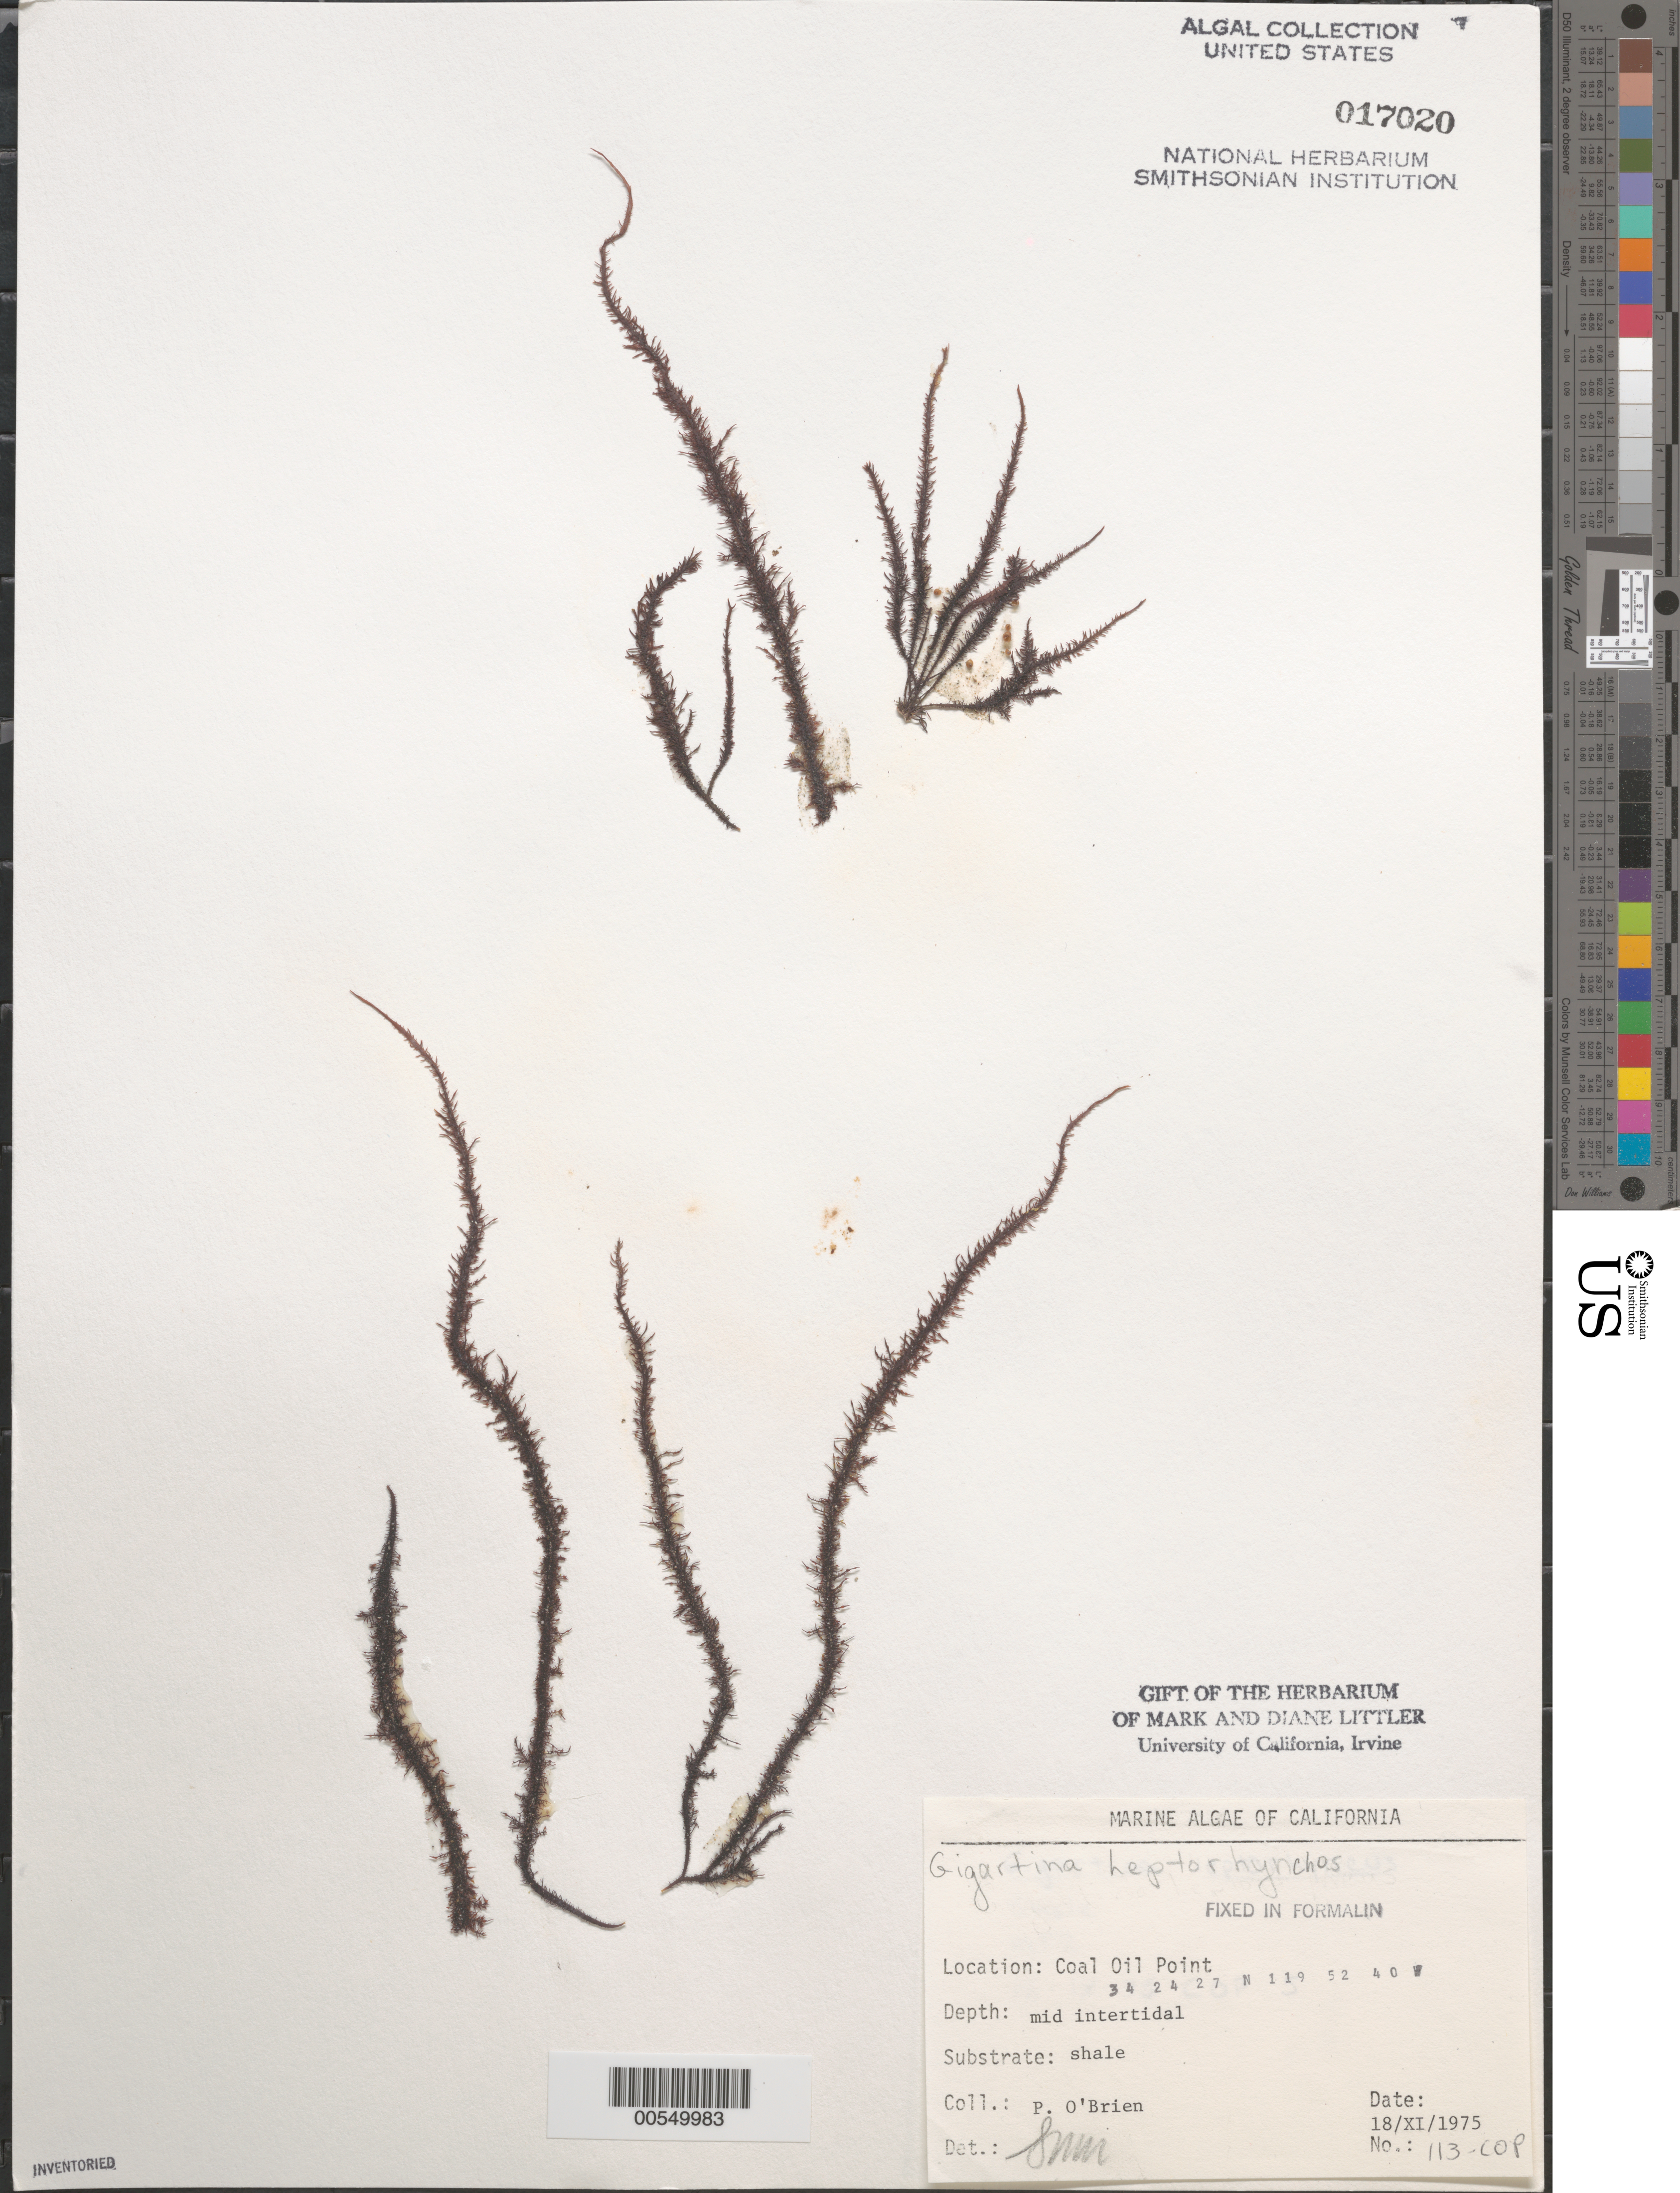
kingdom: Plantae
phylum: Rhodophyta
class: Florideophyceae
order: Gigartinales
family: Gigartinaceae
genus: Mazzaella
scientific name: Mazzaella leptorhynchos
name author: (J. Agardh) Leister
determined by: Algae name updating Project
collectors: P. O'Brien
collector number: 113-cop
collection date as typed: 18 Nov 1975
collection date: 1975-11-18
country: United States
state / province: California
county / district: Santa Barbara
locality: Coal Oil Point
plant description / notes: BLM-SOCALBIGHT Rocky Intertidal Survey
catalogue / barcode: US 17020